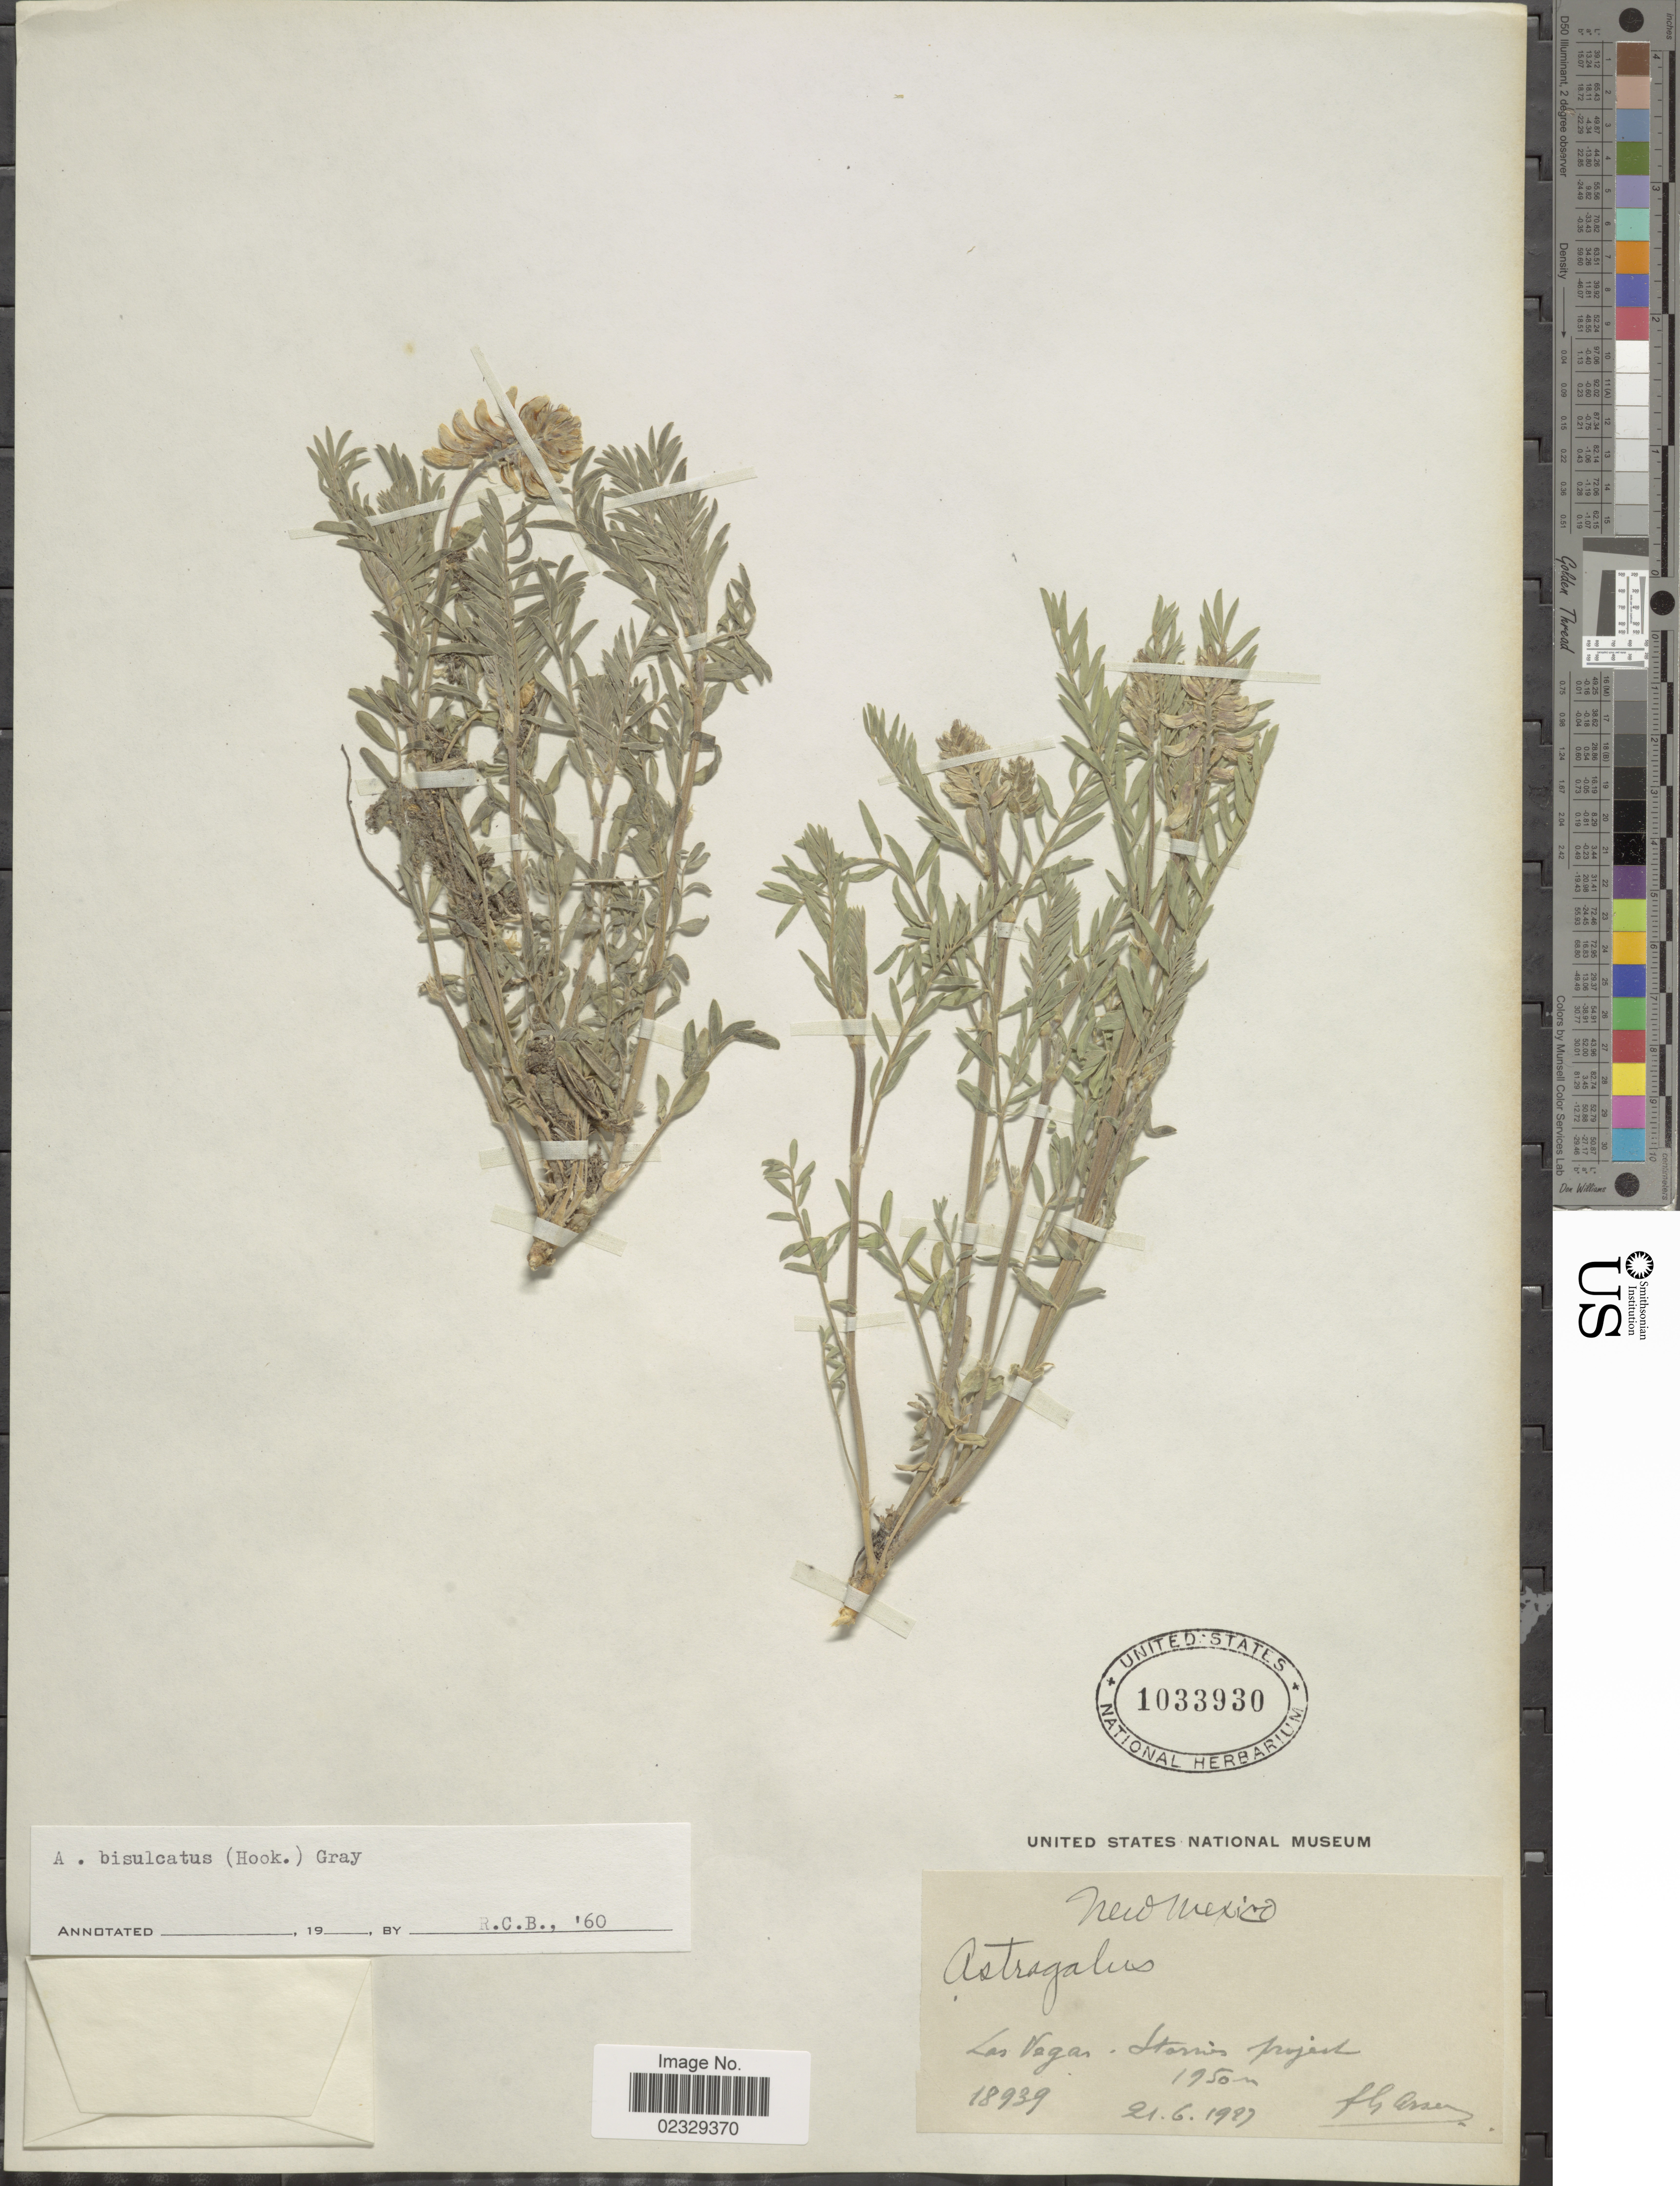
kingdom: Plantae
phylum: Tracheophyta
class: Magnoliopsida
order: Fabales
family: Fabaceae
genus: Astragalus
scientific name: Astragalus bisulcatus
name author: (Hook.) A. Gray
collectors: Bro. G. Arsène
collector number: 18939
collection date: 1927-06-21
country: United States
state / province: New Mexico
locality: Las Vegas - Storries Project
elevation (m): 1950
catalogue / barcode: US 1033930